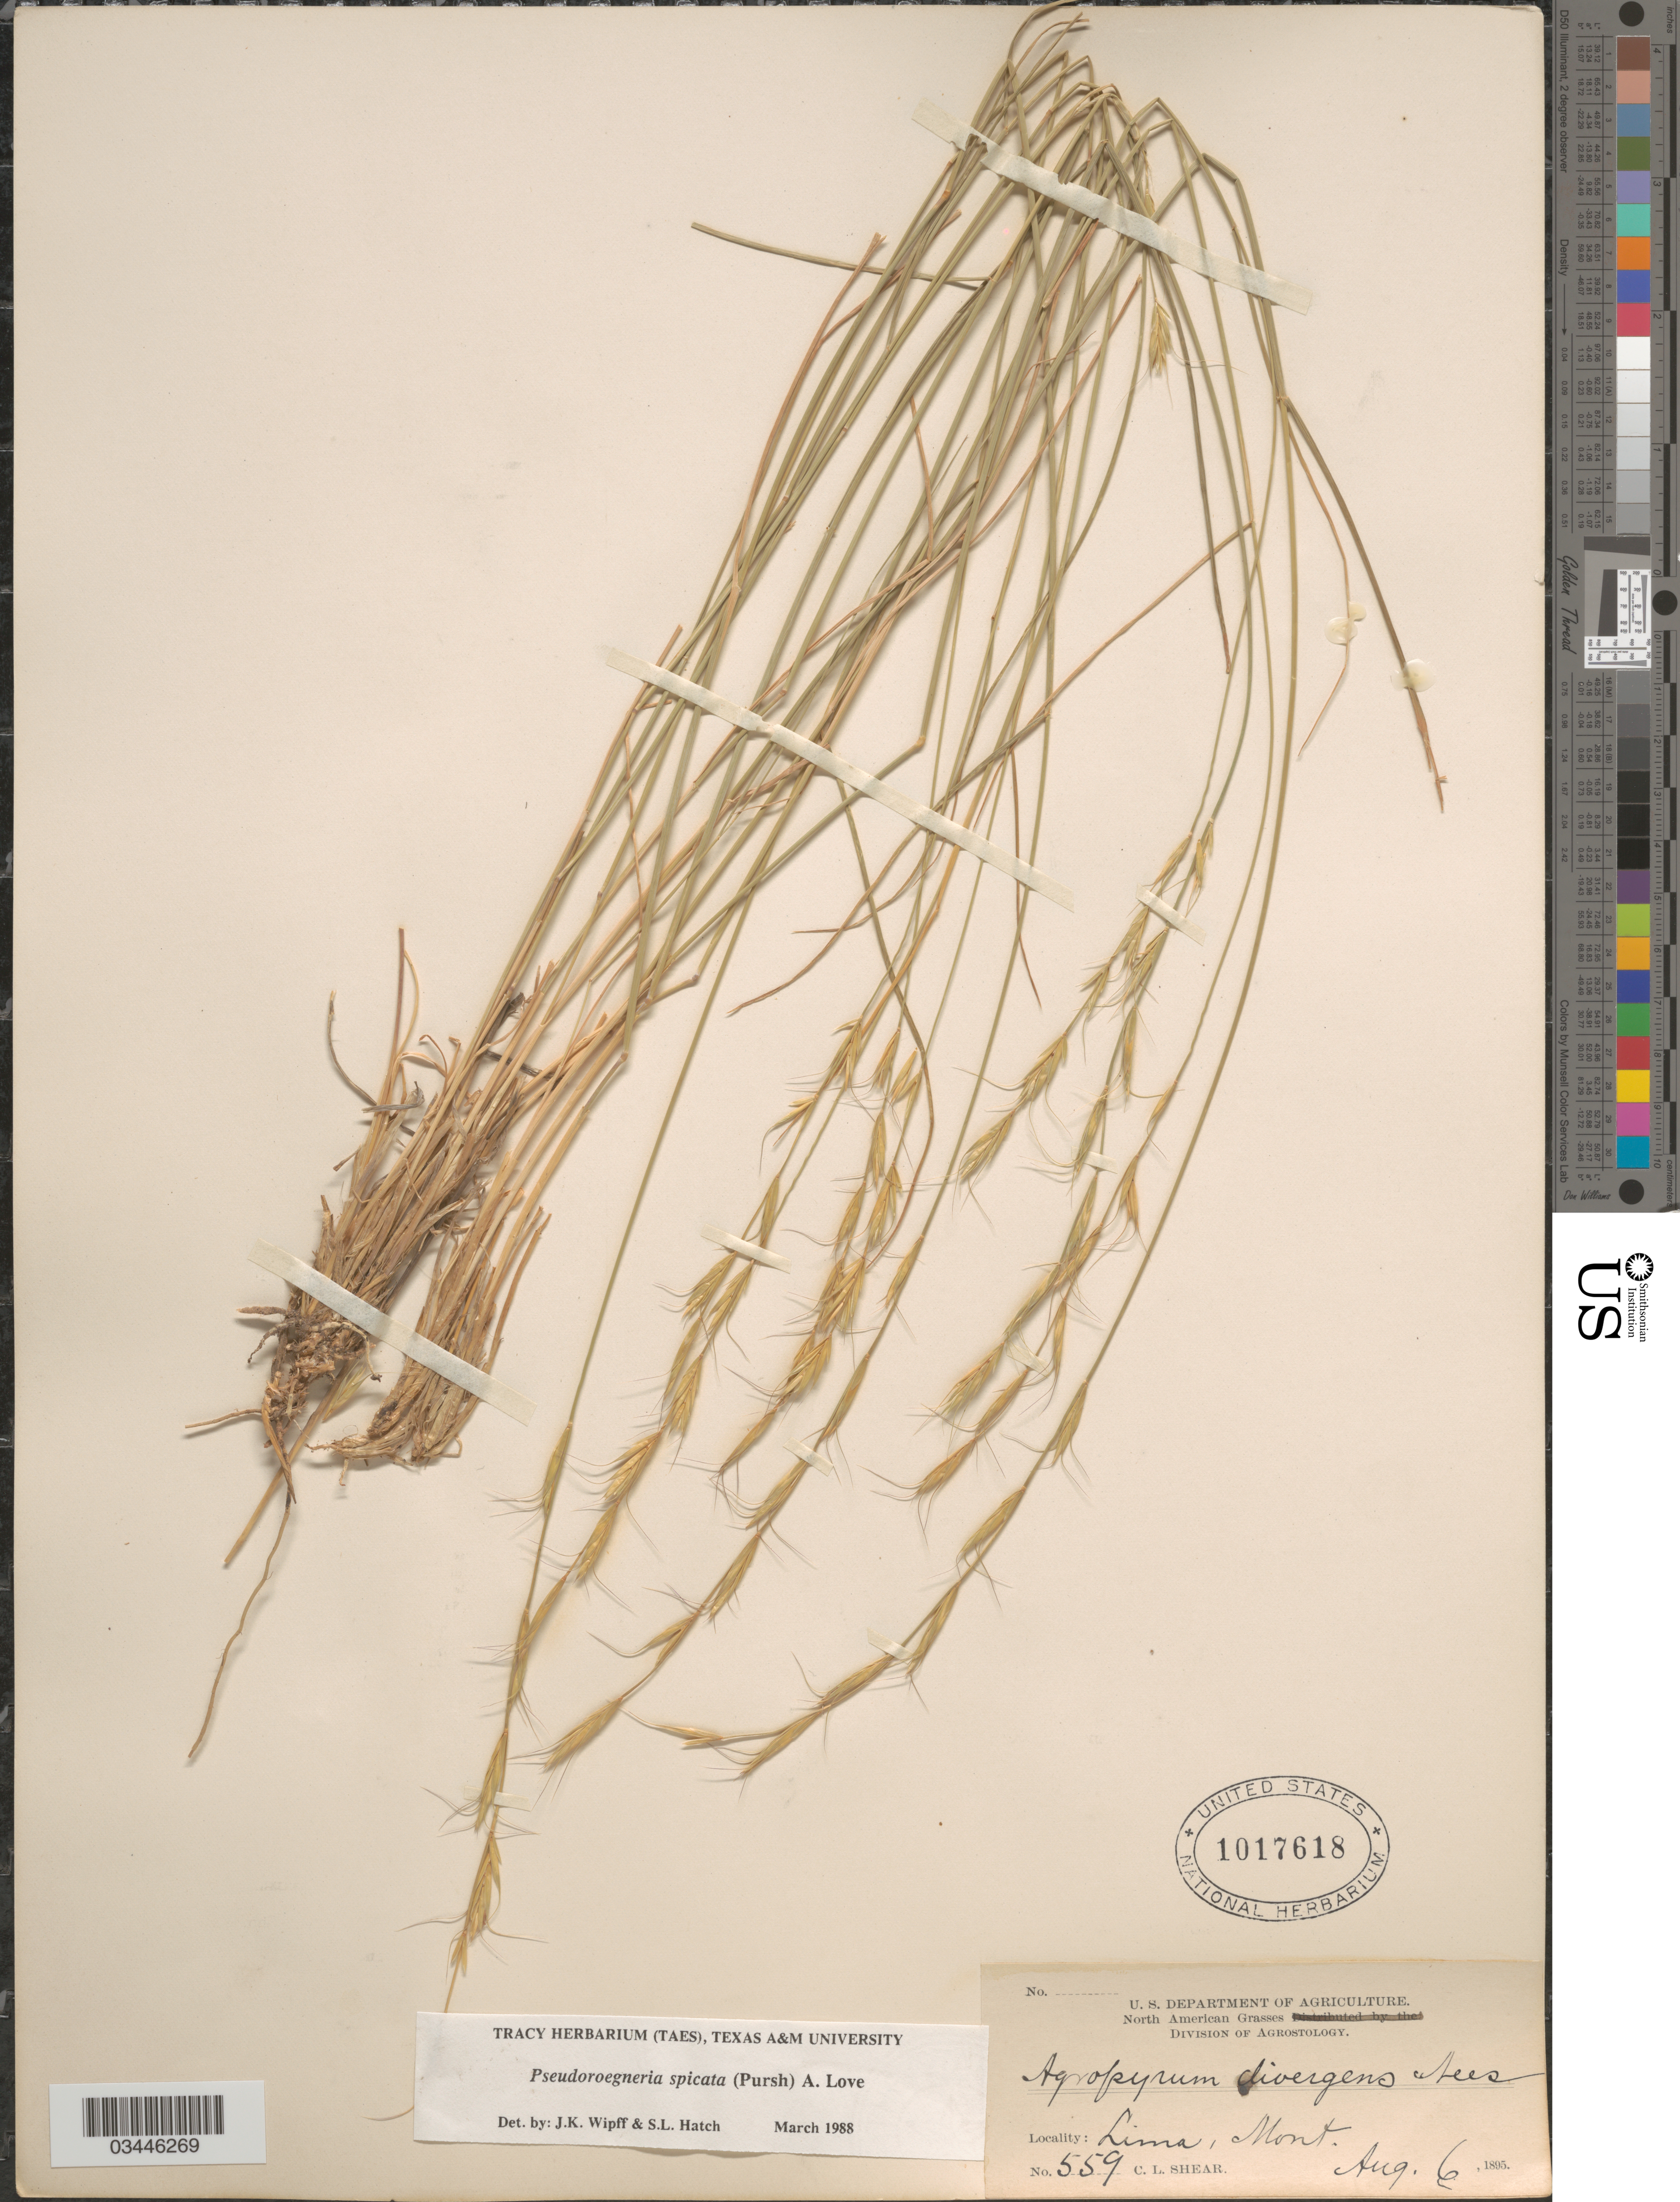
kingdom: Plantae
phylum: Tracheophyta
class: Liliopsida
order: Poales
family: Poaceae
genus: Pseudoroegneria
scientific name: Pseudoroegneria spicata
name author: (Pursh) Á. Löve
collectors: C. L. Shear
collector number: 559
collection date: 1895-08-06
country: United States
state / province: Montana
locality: Lima.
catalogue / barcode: US 1017618